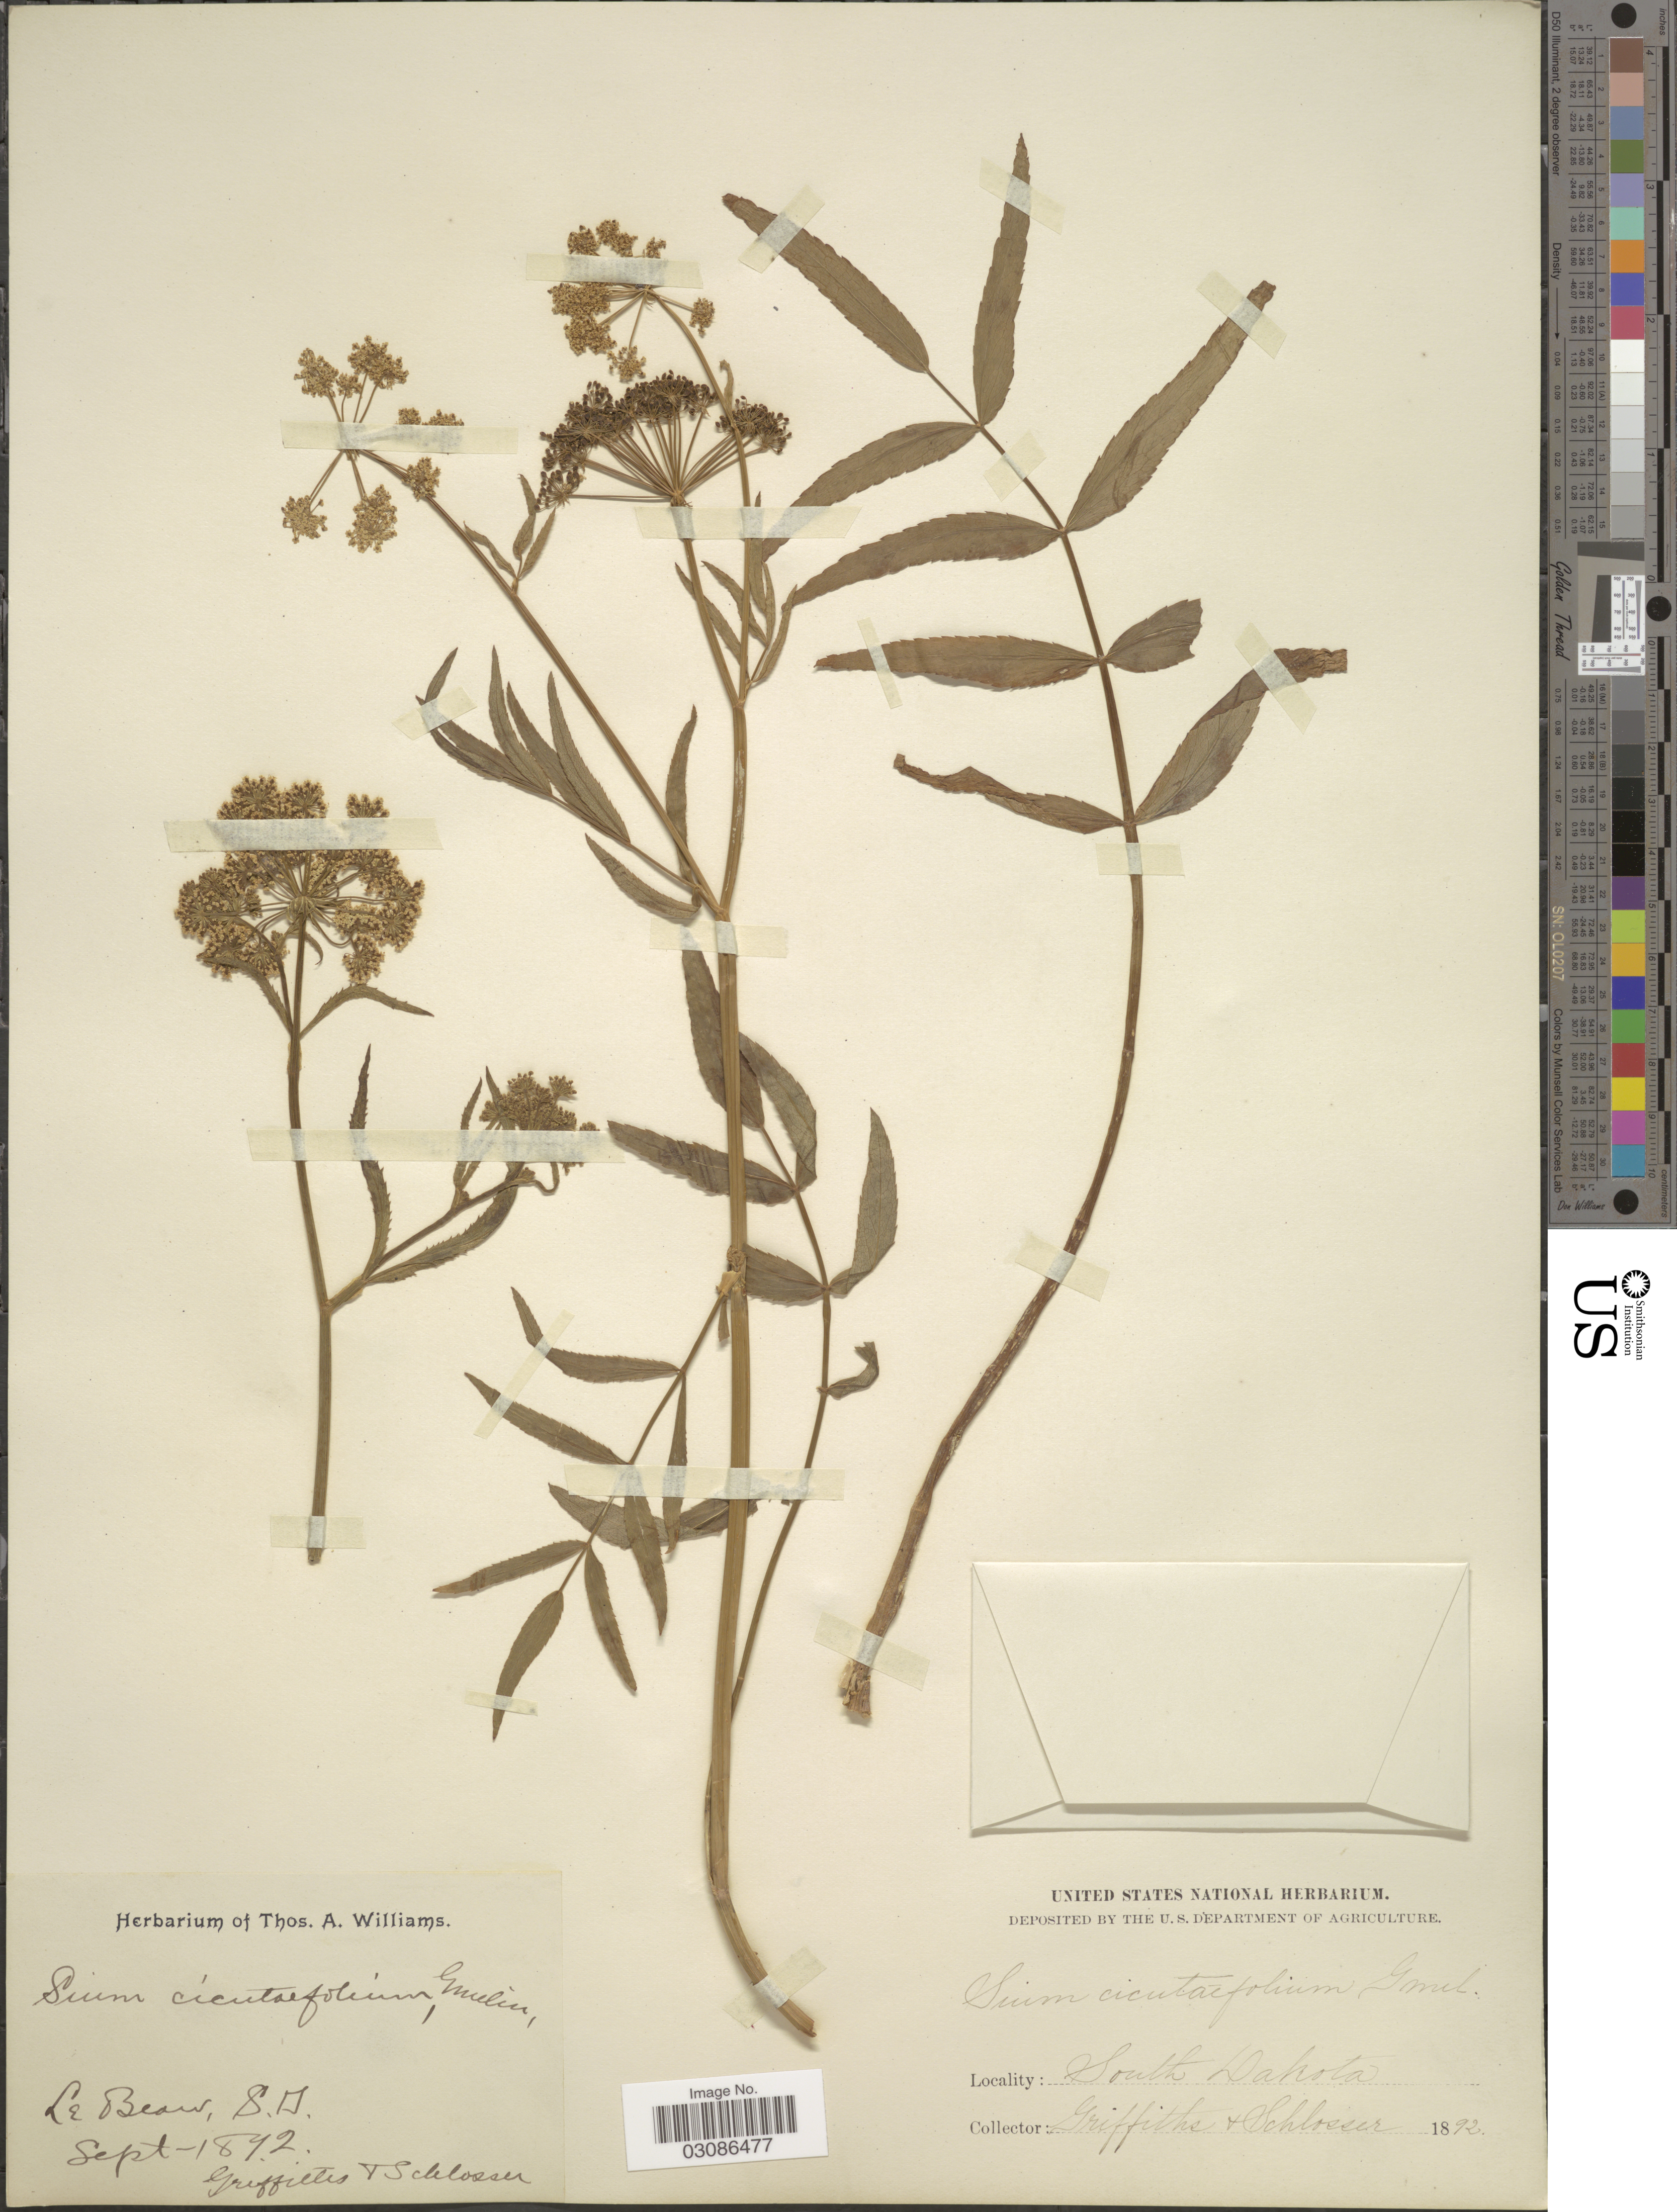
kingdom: Plantae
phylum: Tracheophyta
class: Magnoliopsida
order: Apiales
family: Apiaceae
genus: Sium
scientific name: Sium suave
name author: Walter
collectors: -- Griffiths & -. Schlosser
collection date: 1892-09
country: United States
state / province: South Dakota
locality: Le Beau.